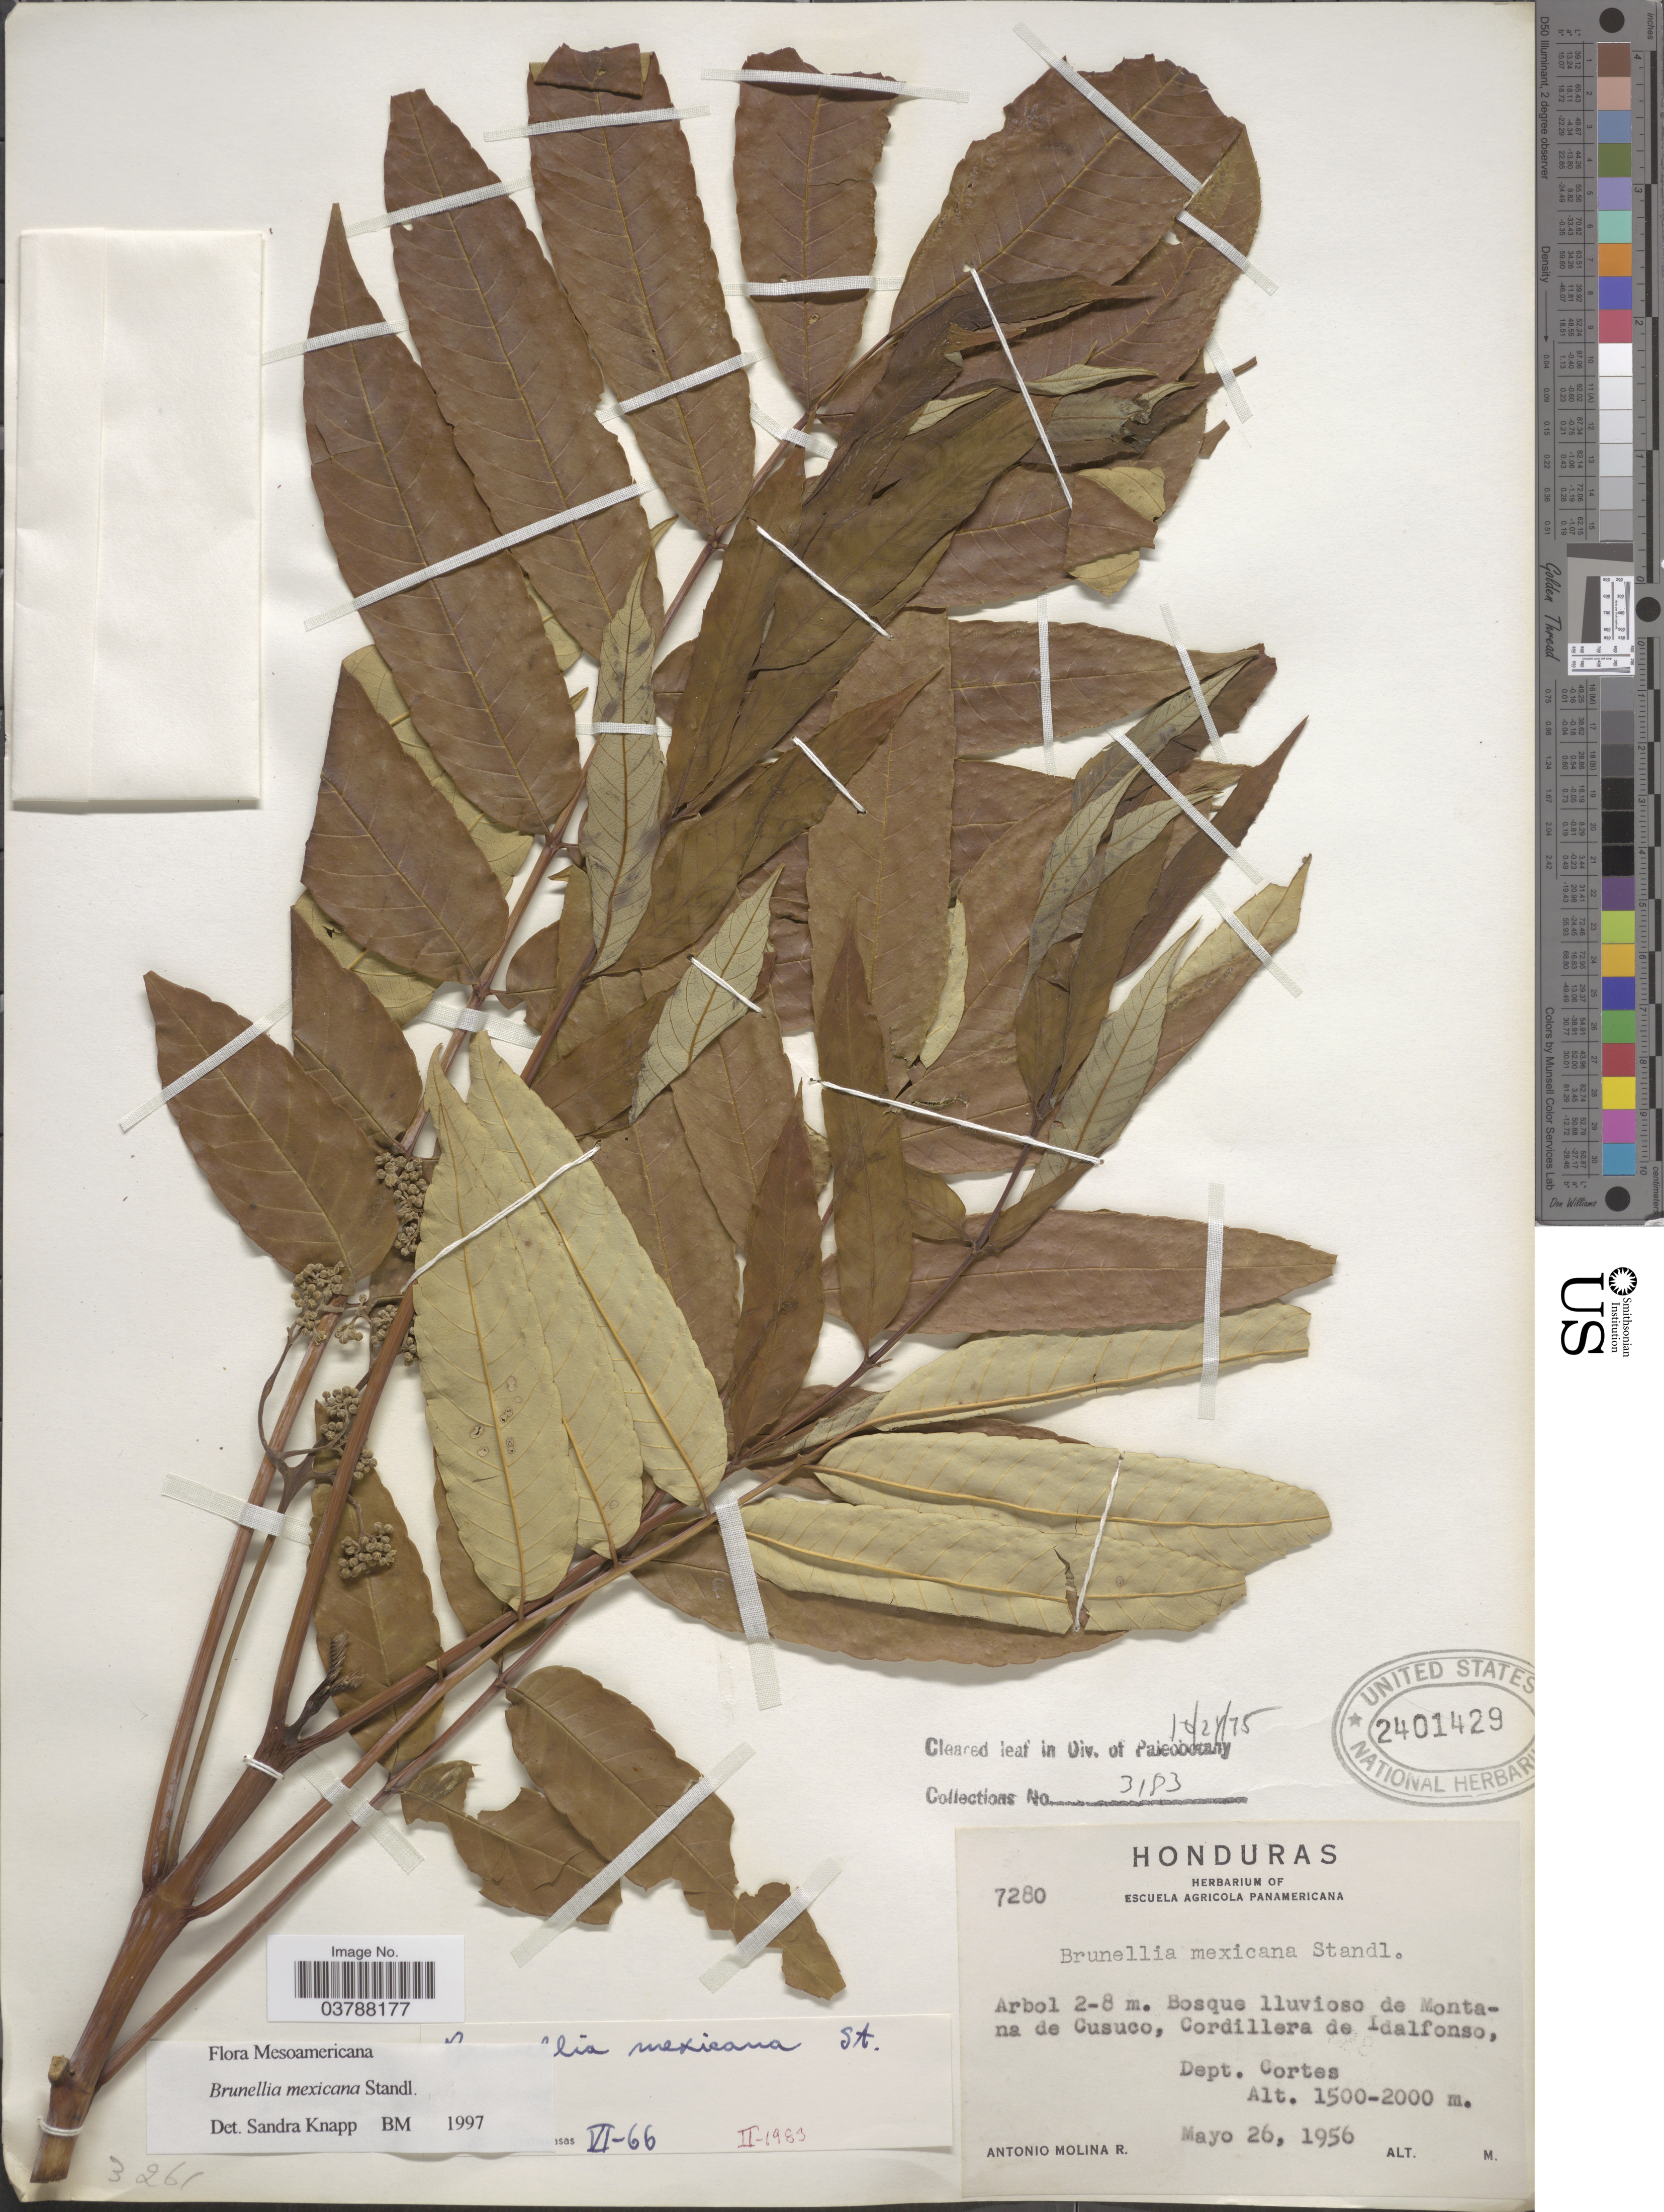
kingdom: Plantae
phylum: Tracheophyta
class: Magnoliopsida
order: Oxalidales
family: Brunelliaceae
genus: Brunellia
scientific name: Brunellia mexicana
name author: Standl.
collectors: A. Molina R.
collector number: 7280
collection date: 1956-05-26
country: Honduras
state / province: Cortes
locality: Bosque iluvioso de Montana de Cusuco, Cordillera de Idalfonso, Dept. Cortes.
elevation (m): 1500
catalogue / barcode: US 2401429